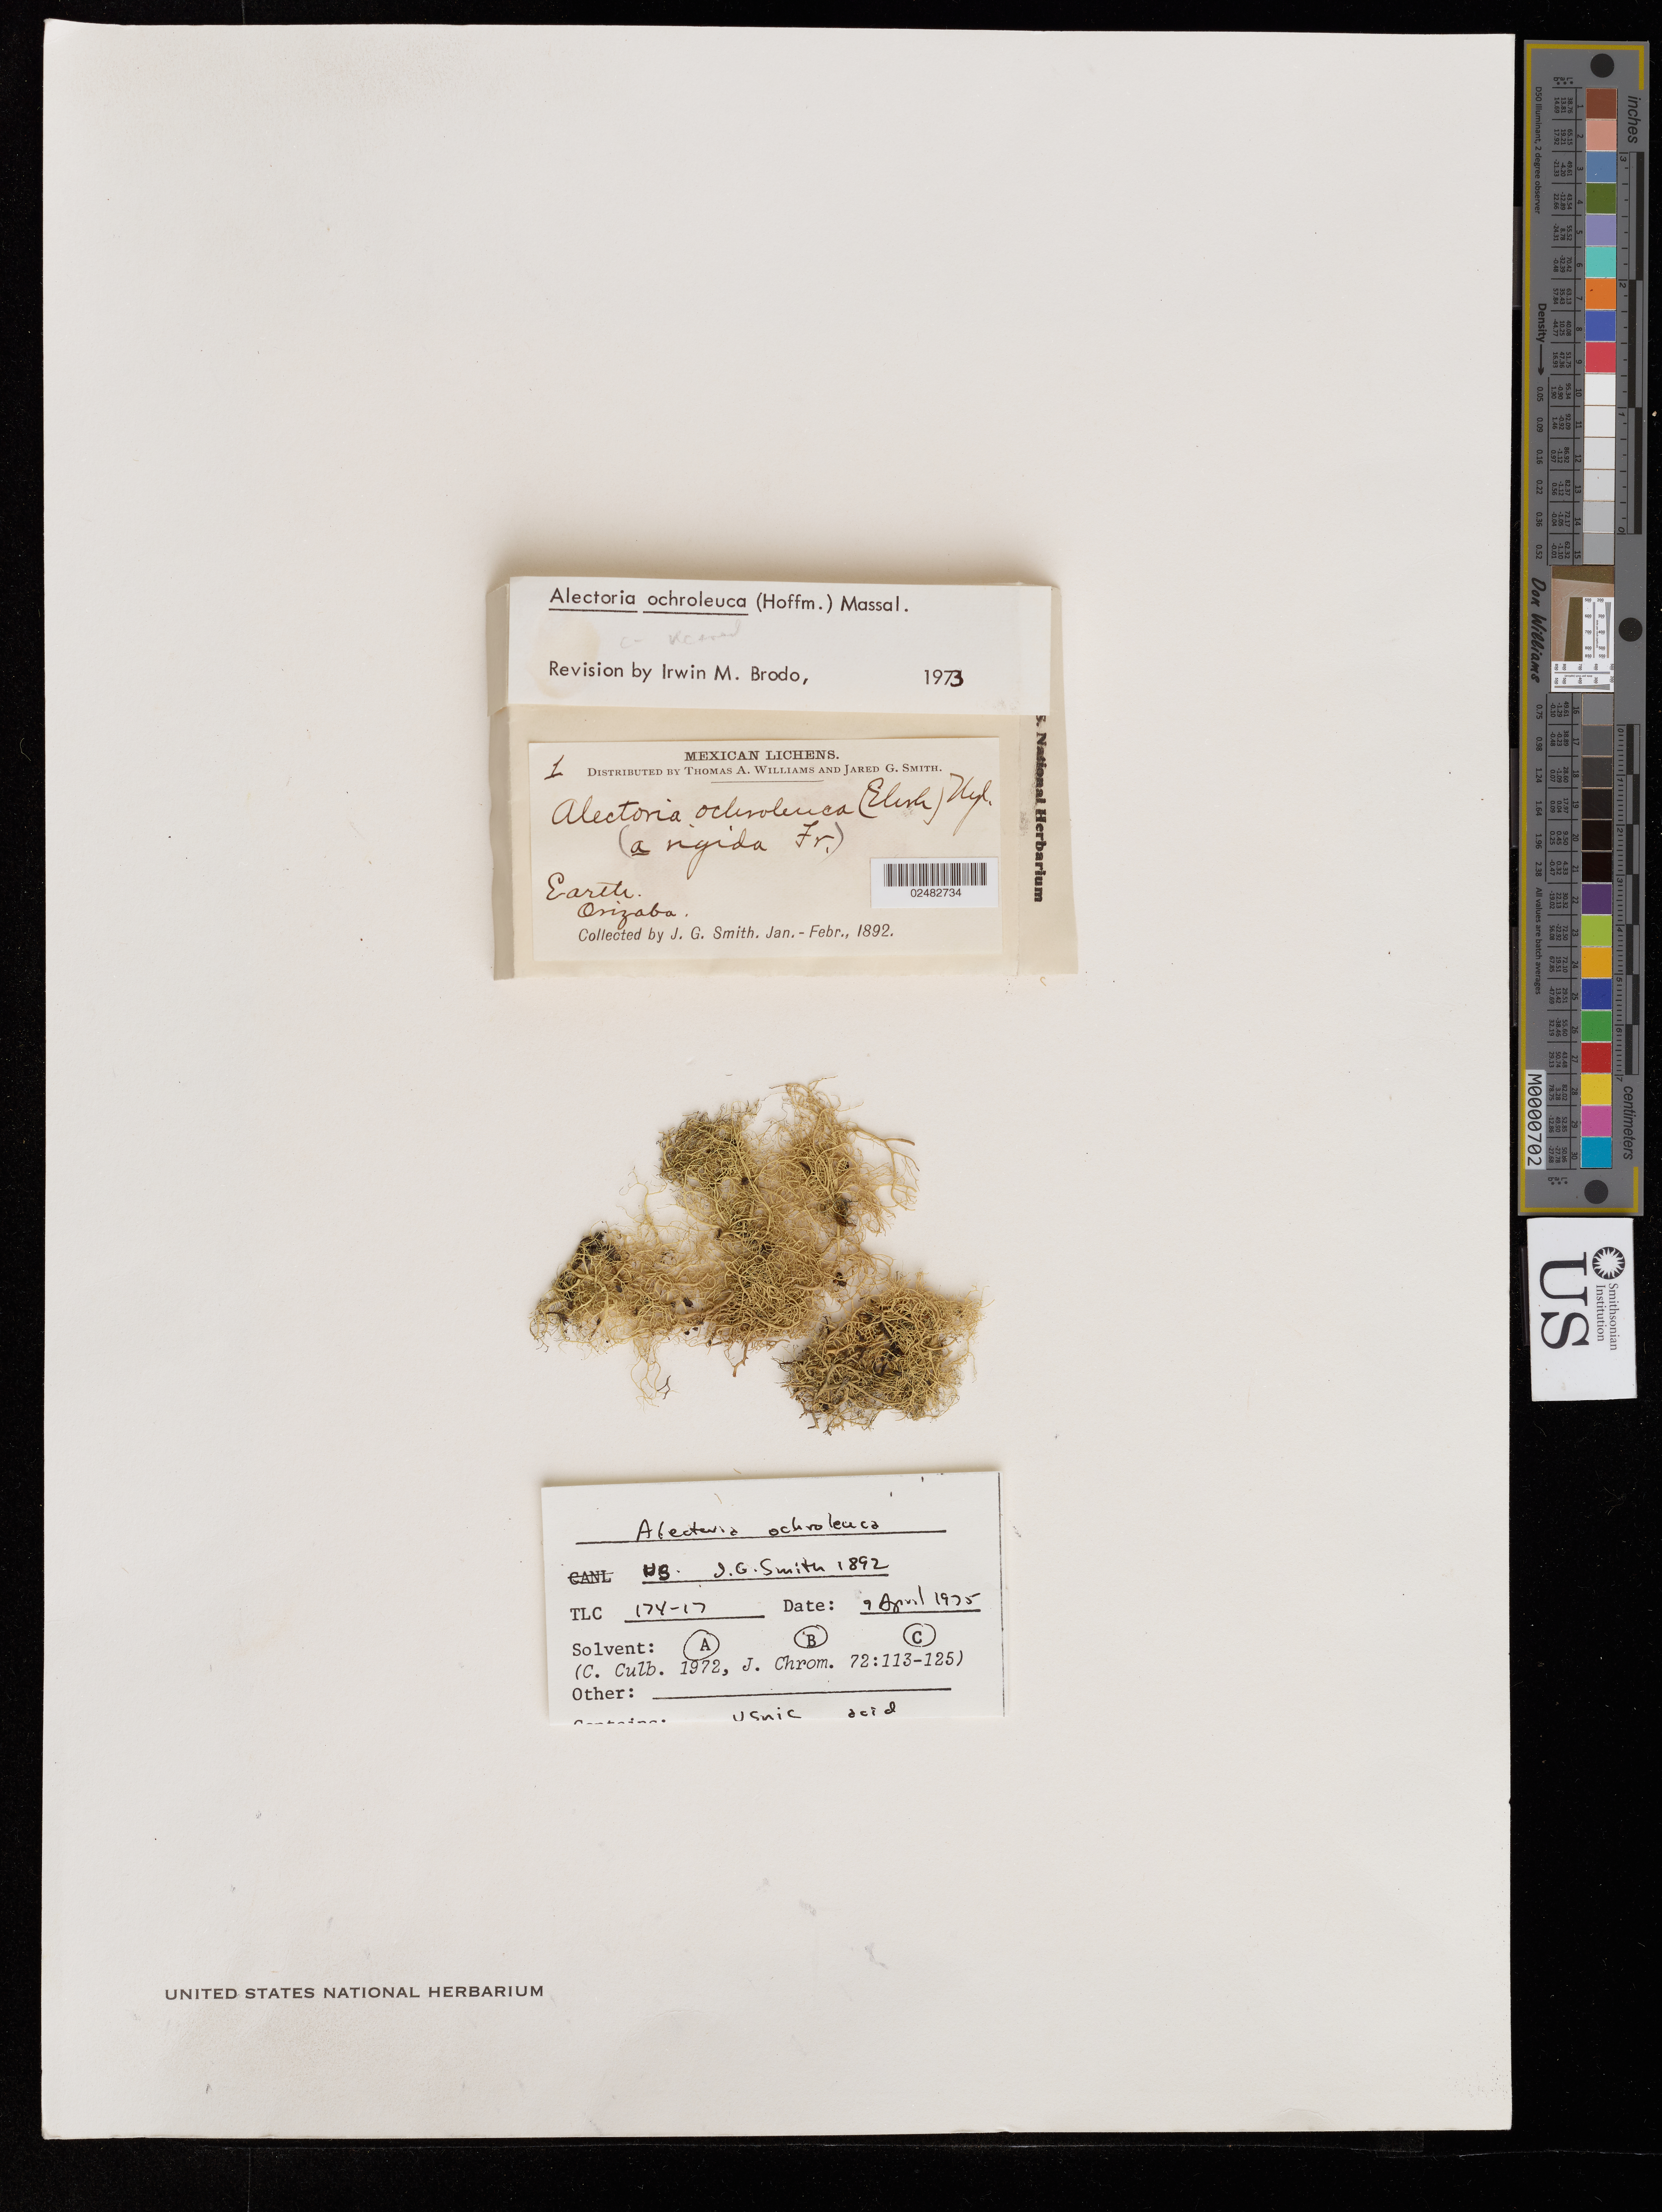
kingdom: Fungi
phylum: Ascomycota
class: Lecanoromycetes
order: Lecanorales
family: Parmeliaceae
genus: Alectoria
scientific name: Alectoria sp.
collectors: J. G. Smith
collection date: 1892-01/1892-02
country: Mexico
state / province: Veracruz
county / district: Orizaba